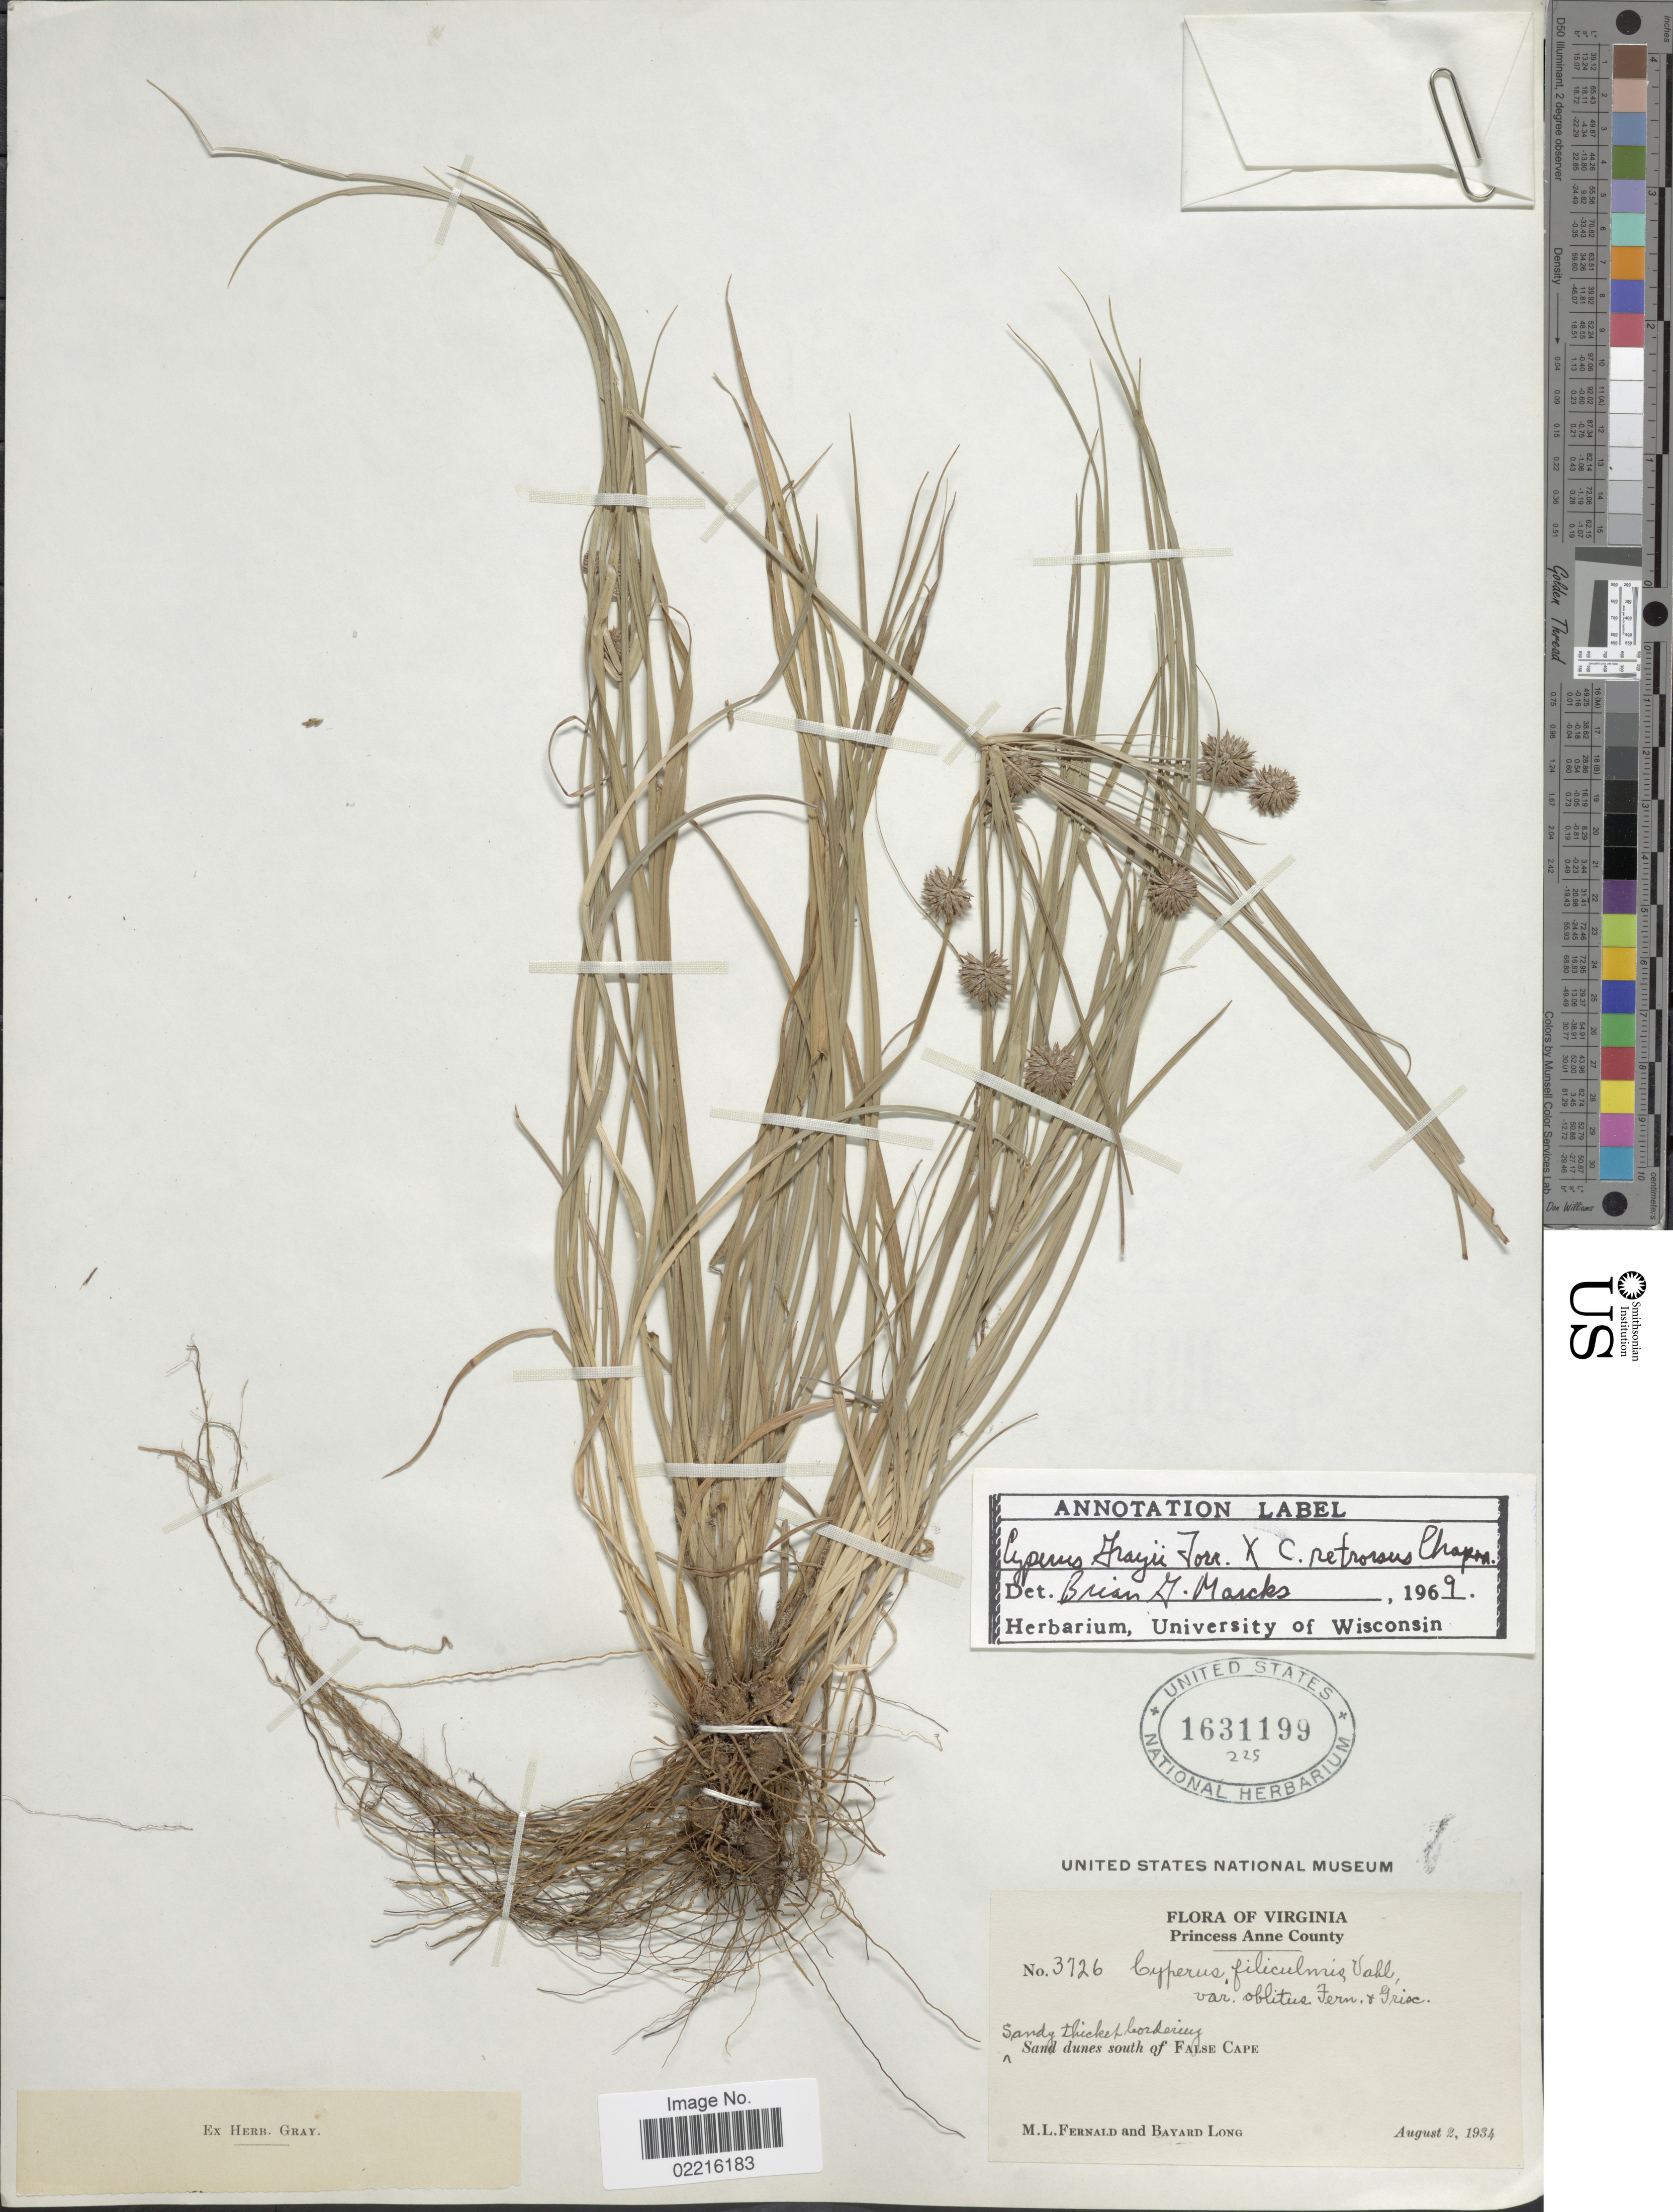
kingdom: Plantae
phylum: Tracheophyta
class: Liliopsida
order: Poales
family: Cyperaceae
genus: Cyperus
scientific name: Cyperus grayi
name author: Torr.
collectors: M. L. Fernald & B. Long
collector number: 3726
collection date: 1934-08-02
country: United States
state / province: Virginia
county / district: City of Virginia Beach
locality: Princess Anne (=historic county name)County, Sandy thicket bordering, Sand dunes south of False Cape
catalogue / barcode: US 1631199